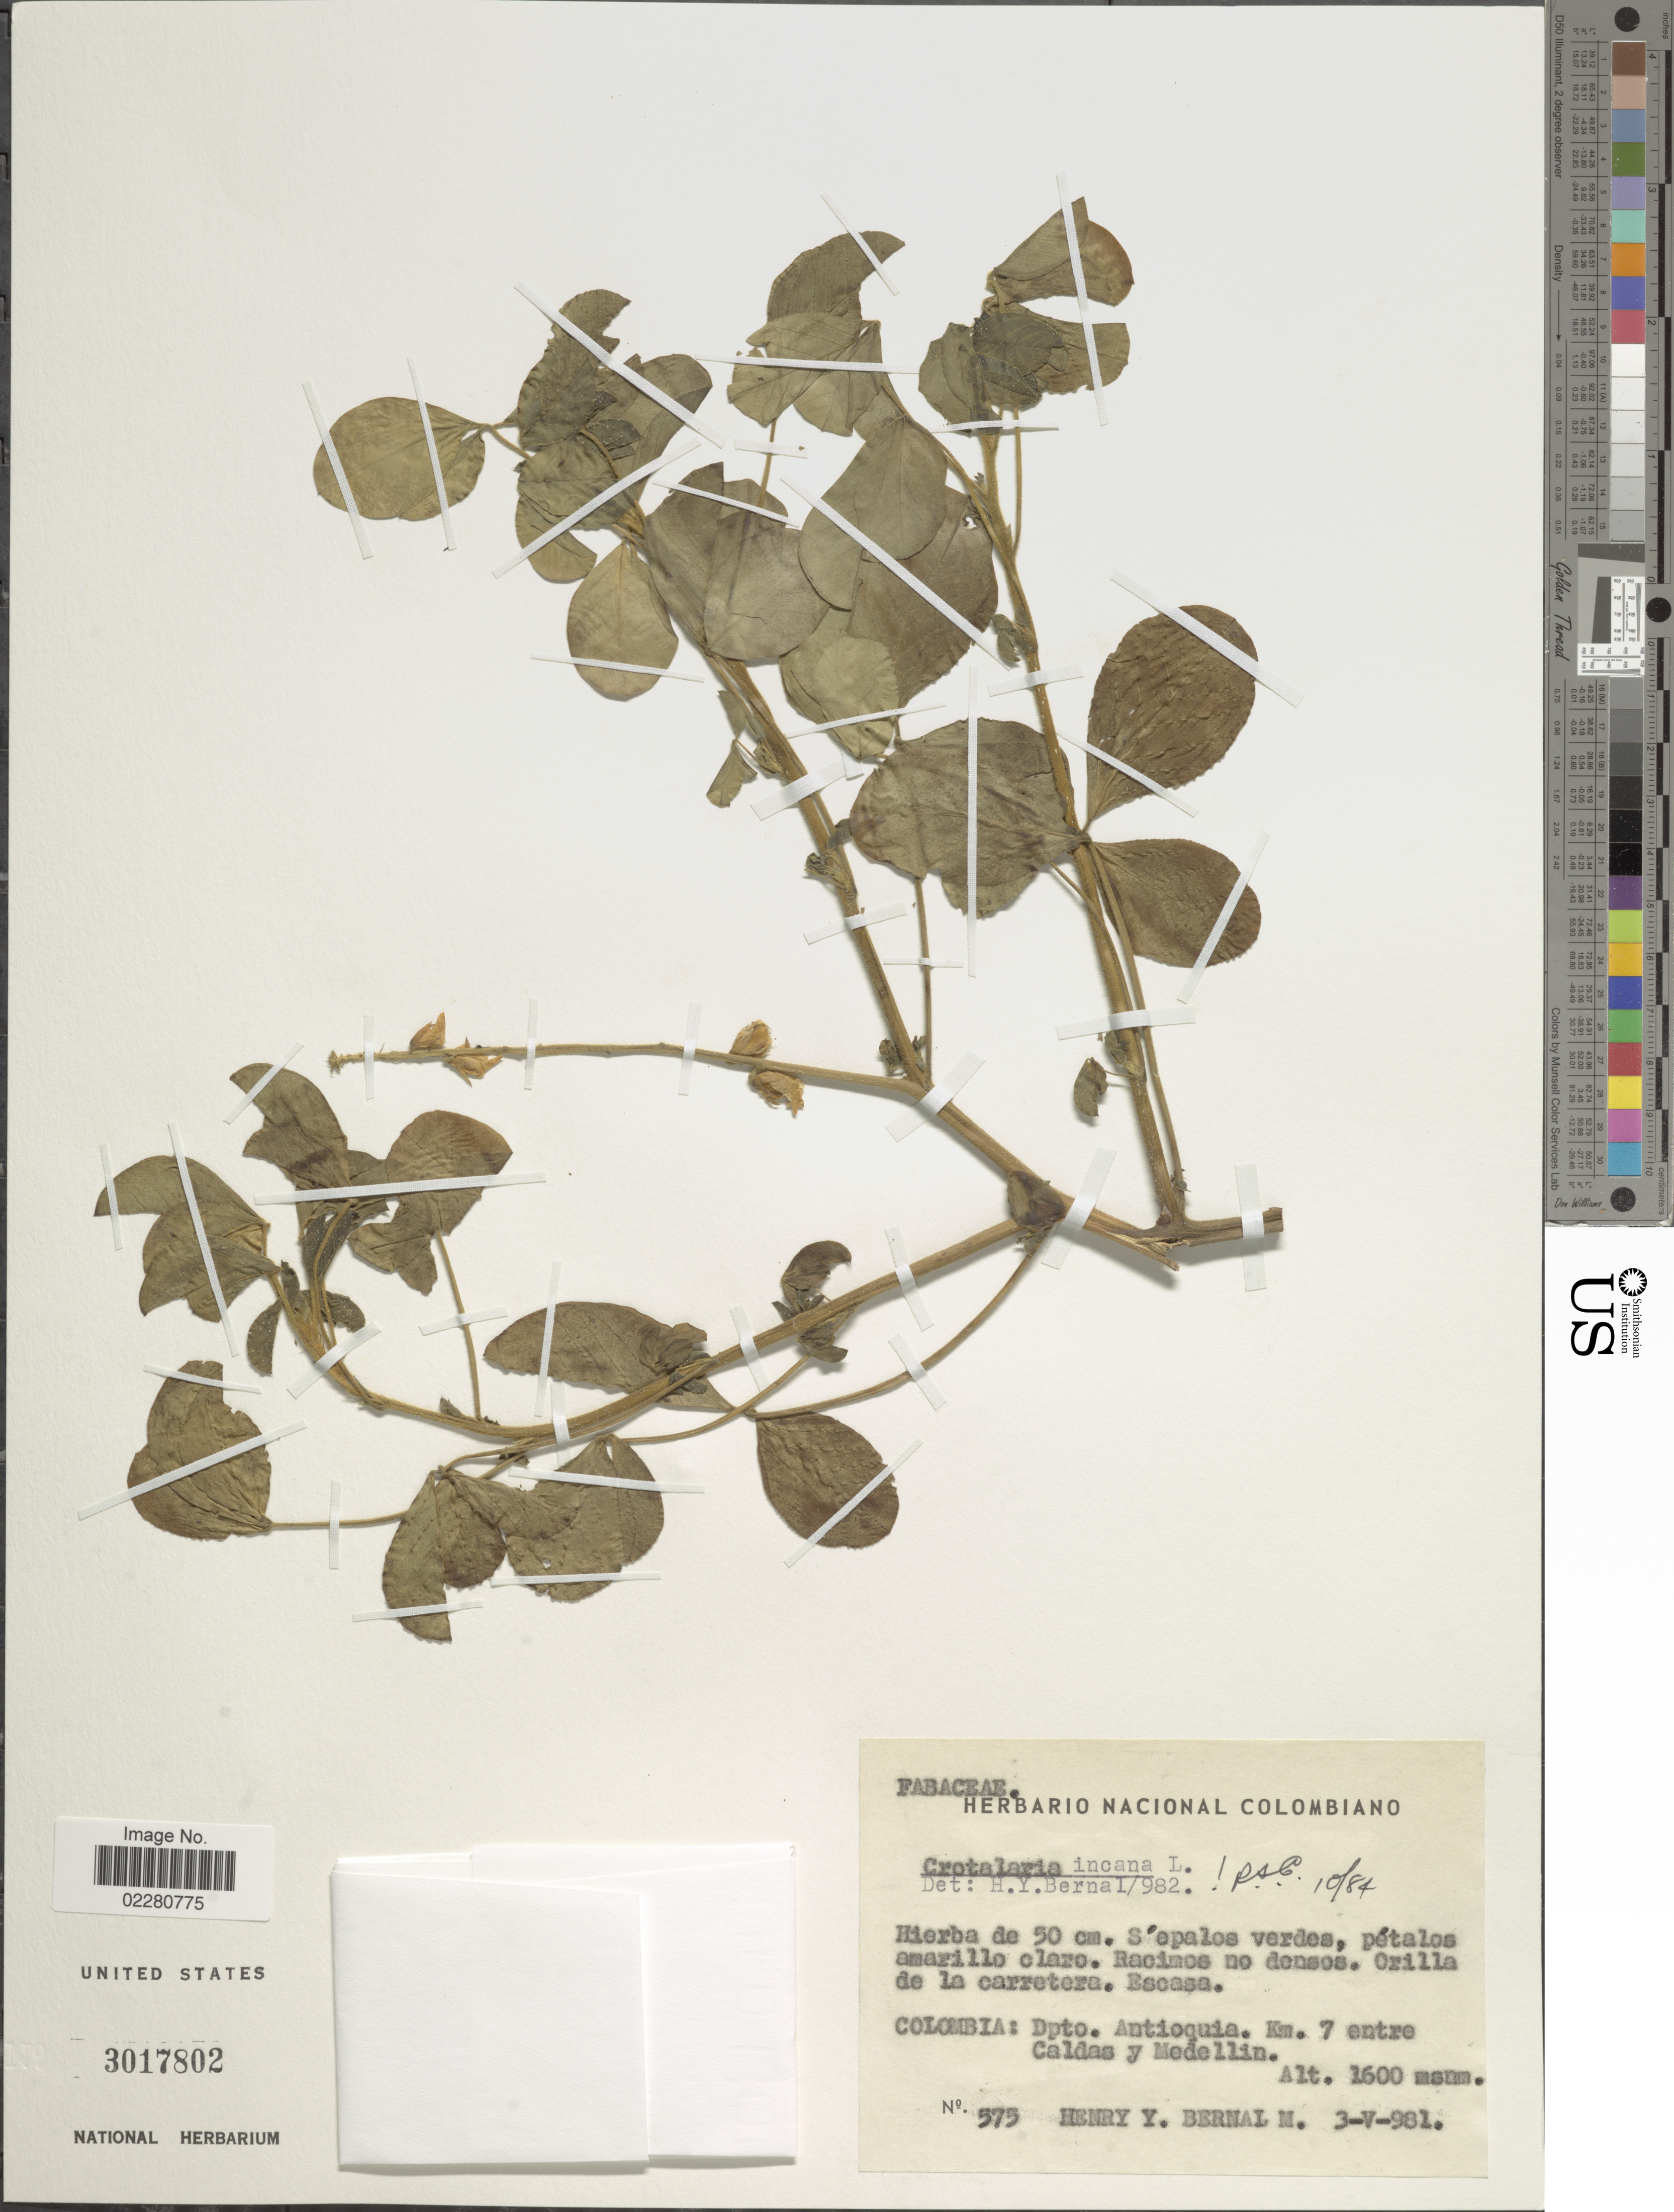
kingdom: Plantae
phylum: Tracheophyta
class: Magnoliopsida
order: Fabales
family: Fabaceae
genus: Crotalaria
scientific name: Crotalaria incana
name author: L.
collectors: H. Y. Bernal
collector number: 575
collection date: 1981-05-03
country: Colombia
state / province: Antioquia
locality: Colombia: Dpto. Antioquia. Km. 7 entre Caldas y Medellin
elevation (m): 1600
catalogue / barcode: US 3017802